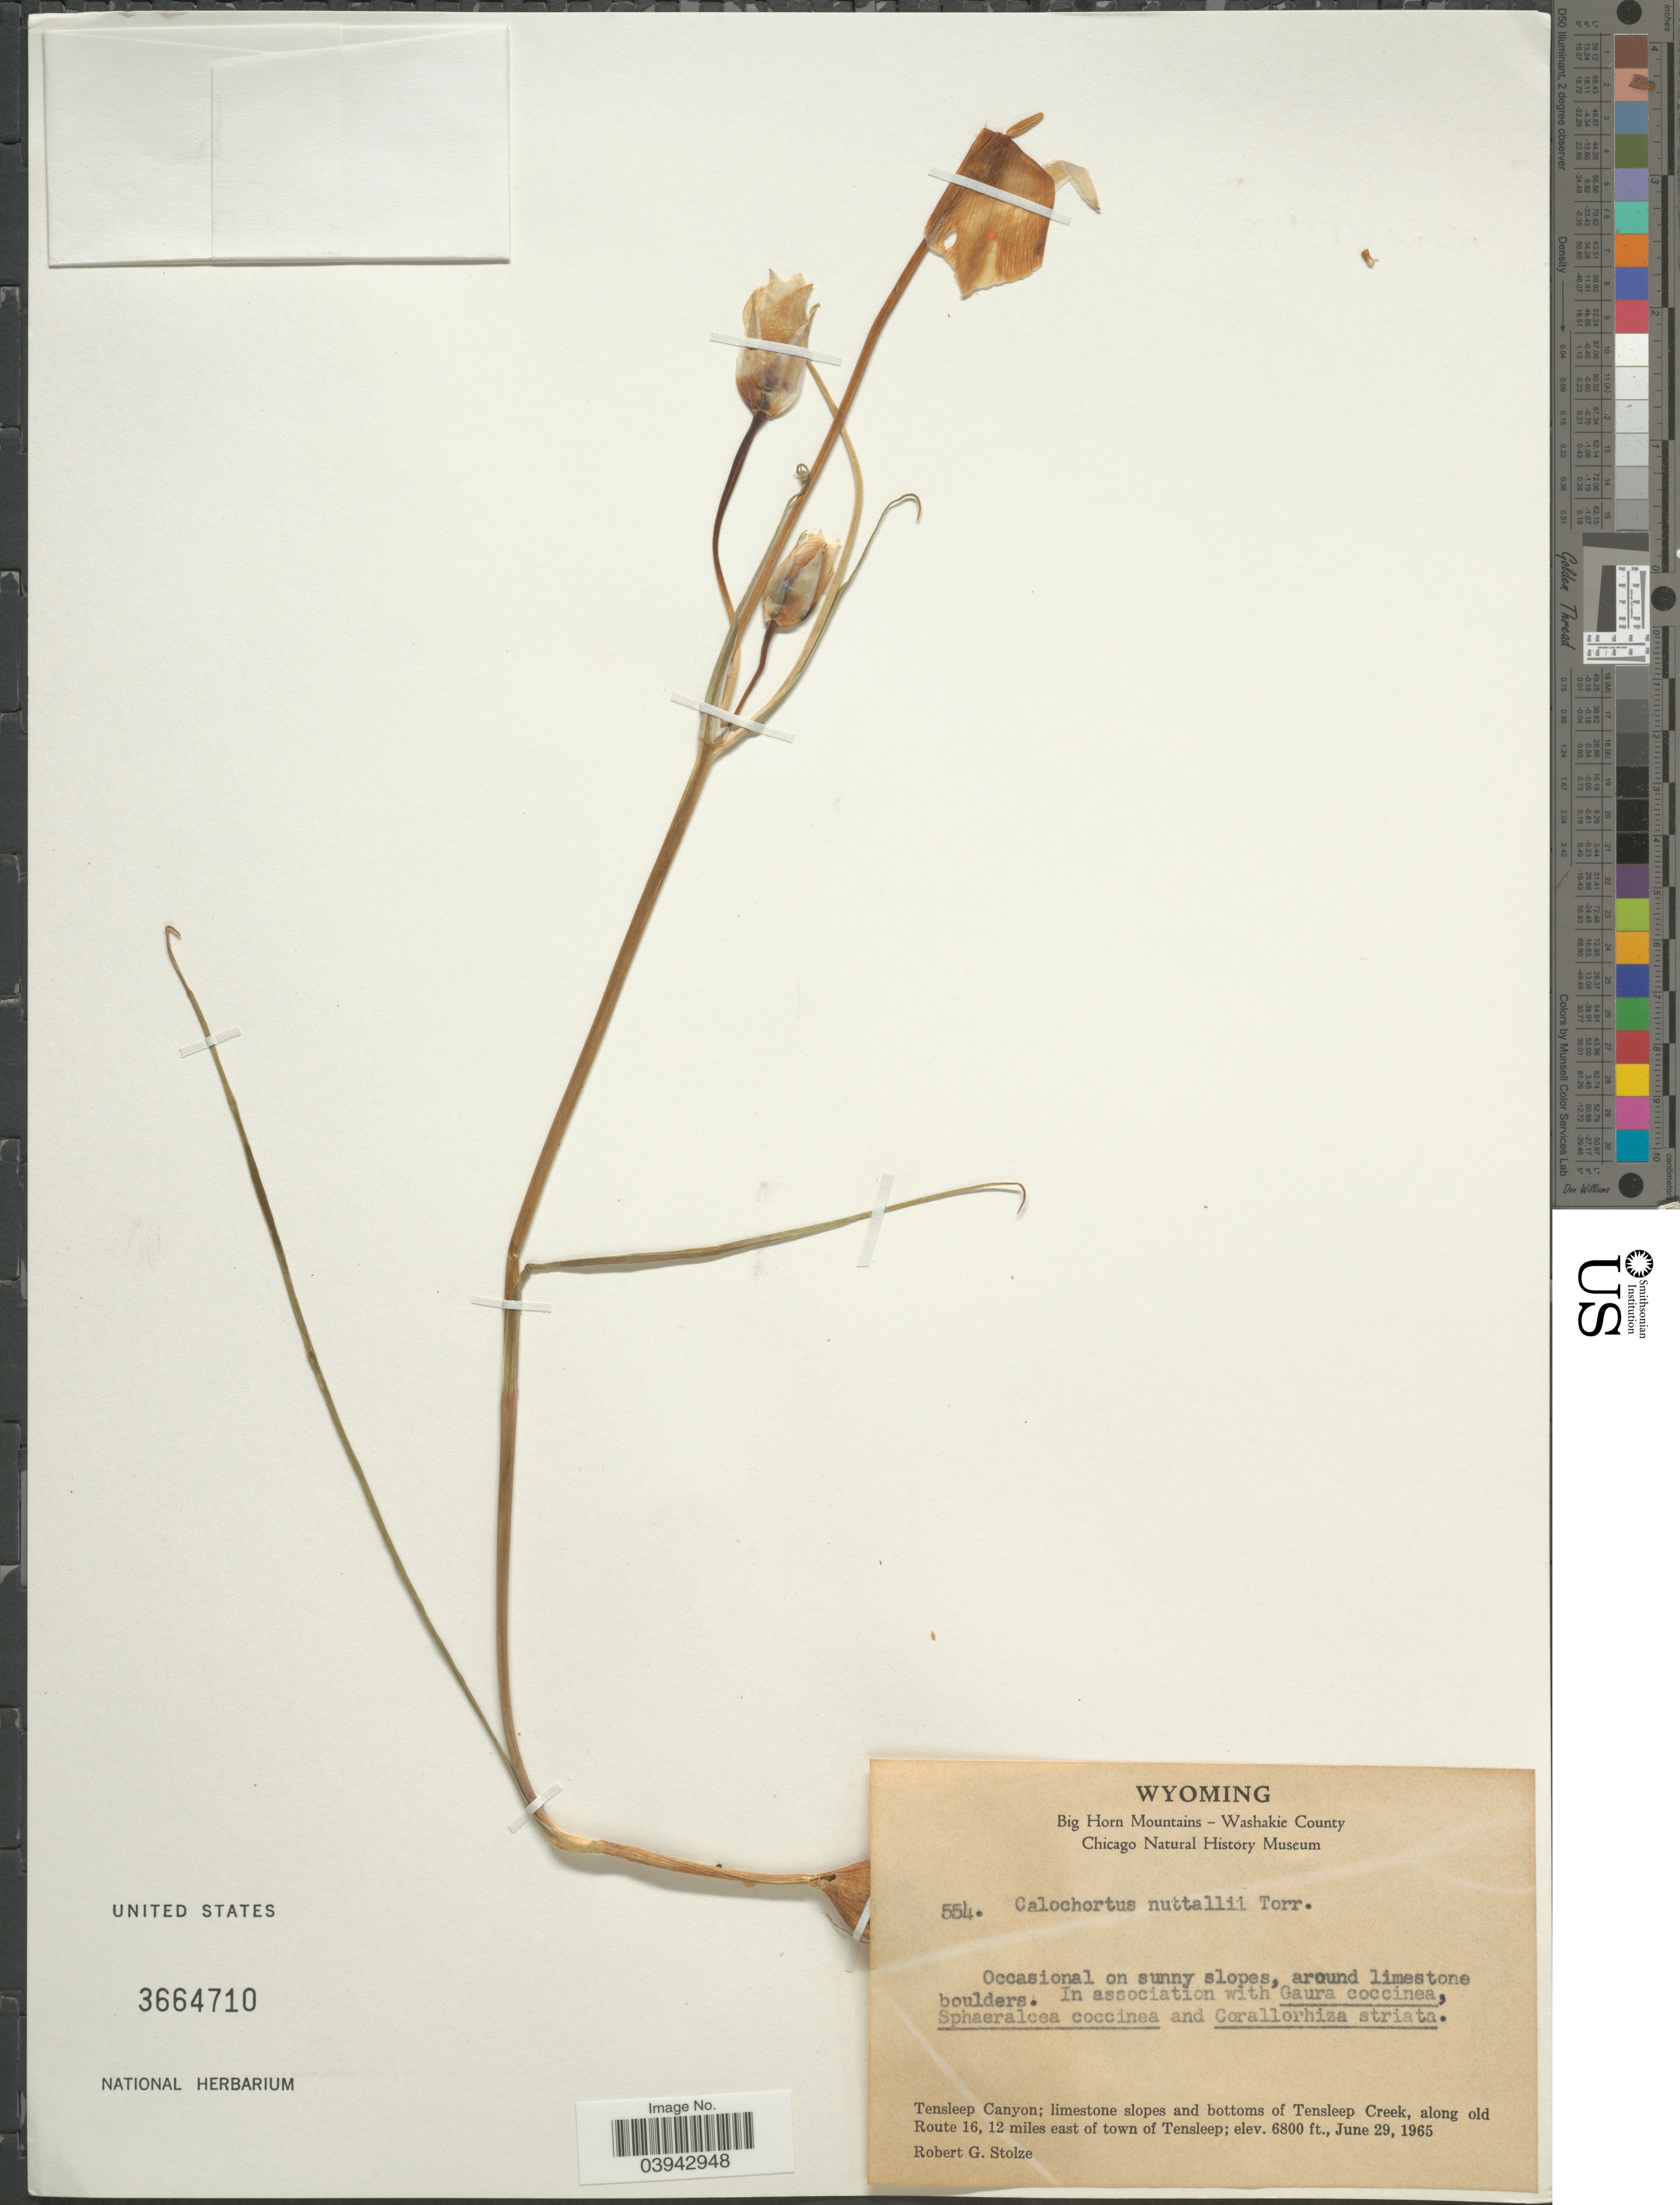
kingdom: Plantae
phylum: Tracheophyta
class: Liliopsida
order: Liliales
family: Liliaceae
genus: Calochortus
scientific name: Calochortus nuttallii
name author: Torr.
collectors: R. G. Stolze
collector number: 554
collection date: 1965-06-29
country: United States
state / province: Wyoming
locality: Big Horn Mountains - Washakie County. Tensleep Canyon; limestone slopes and bottoms of Tensleep Creek, along old Route 16, 12 miles east of town of Tensleep.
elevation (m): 2073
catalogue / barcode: US 3664710